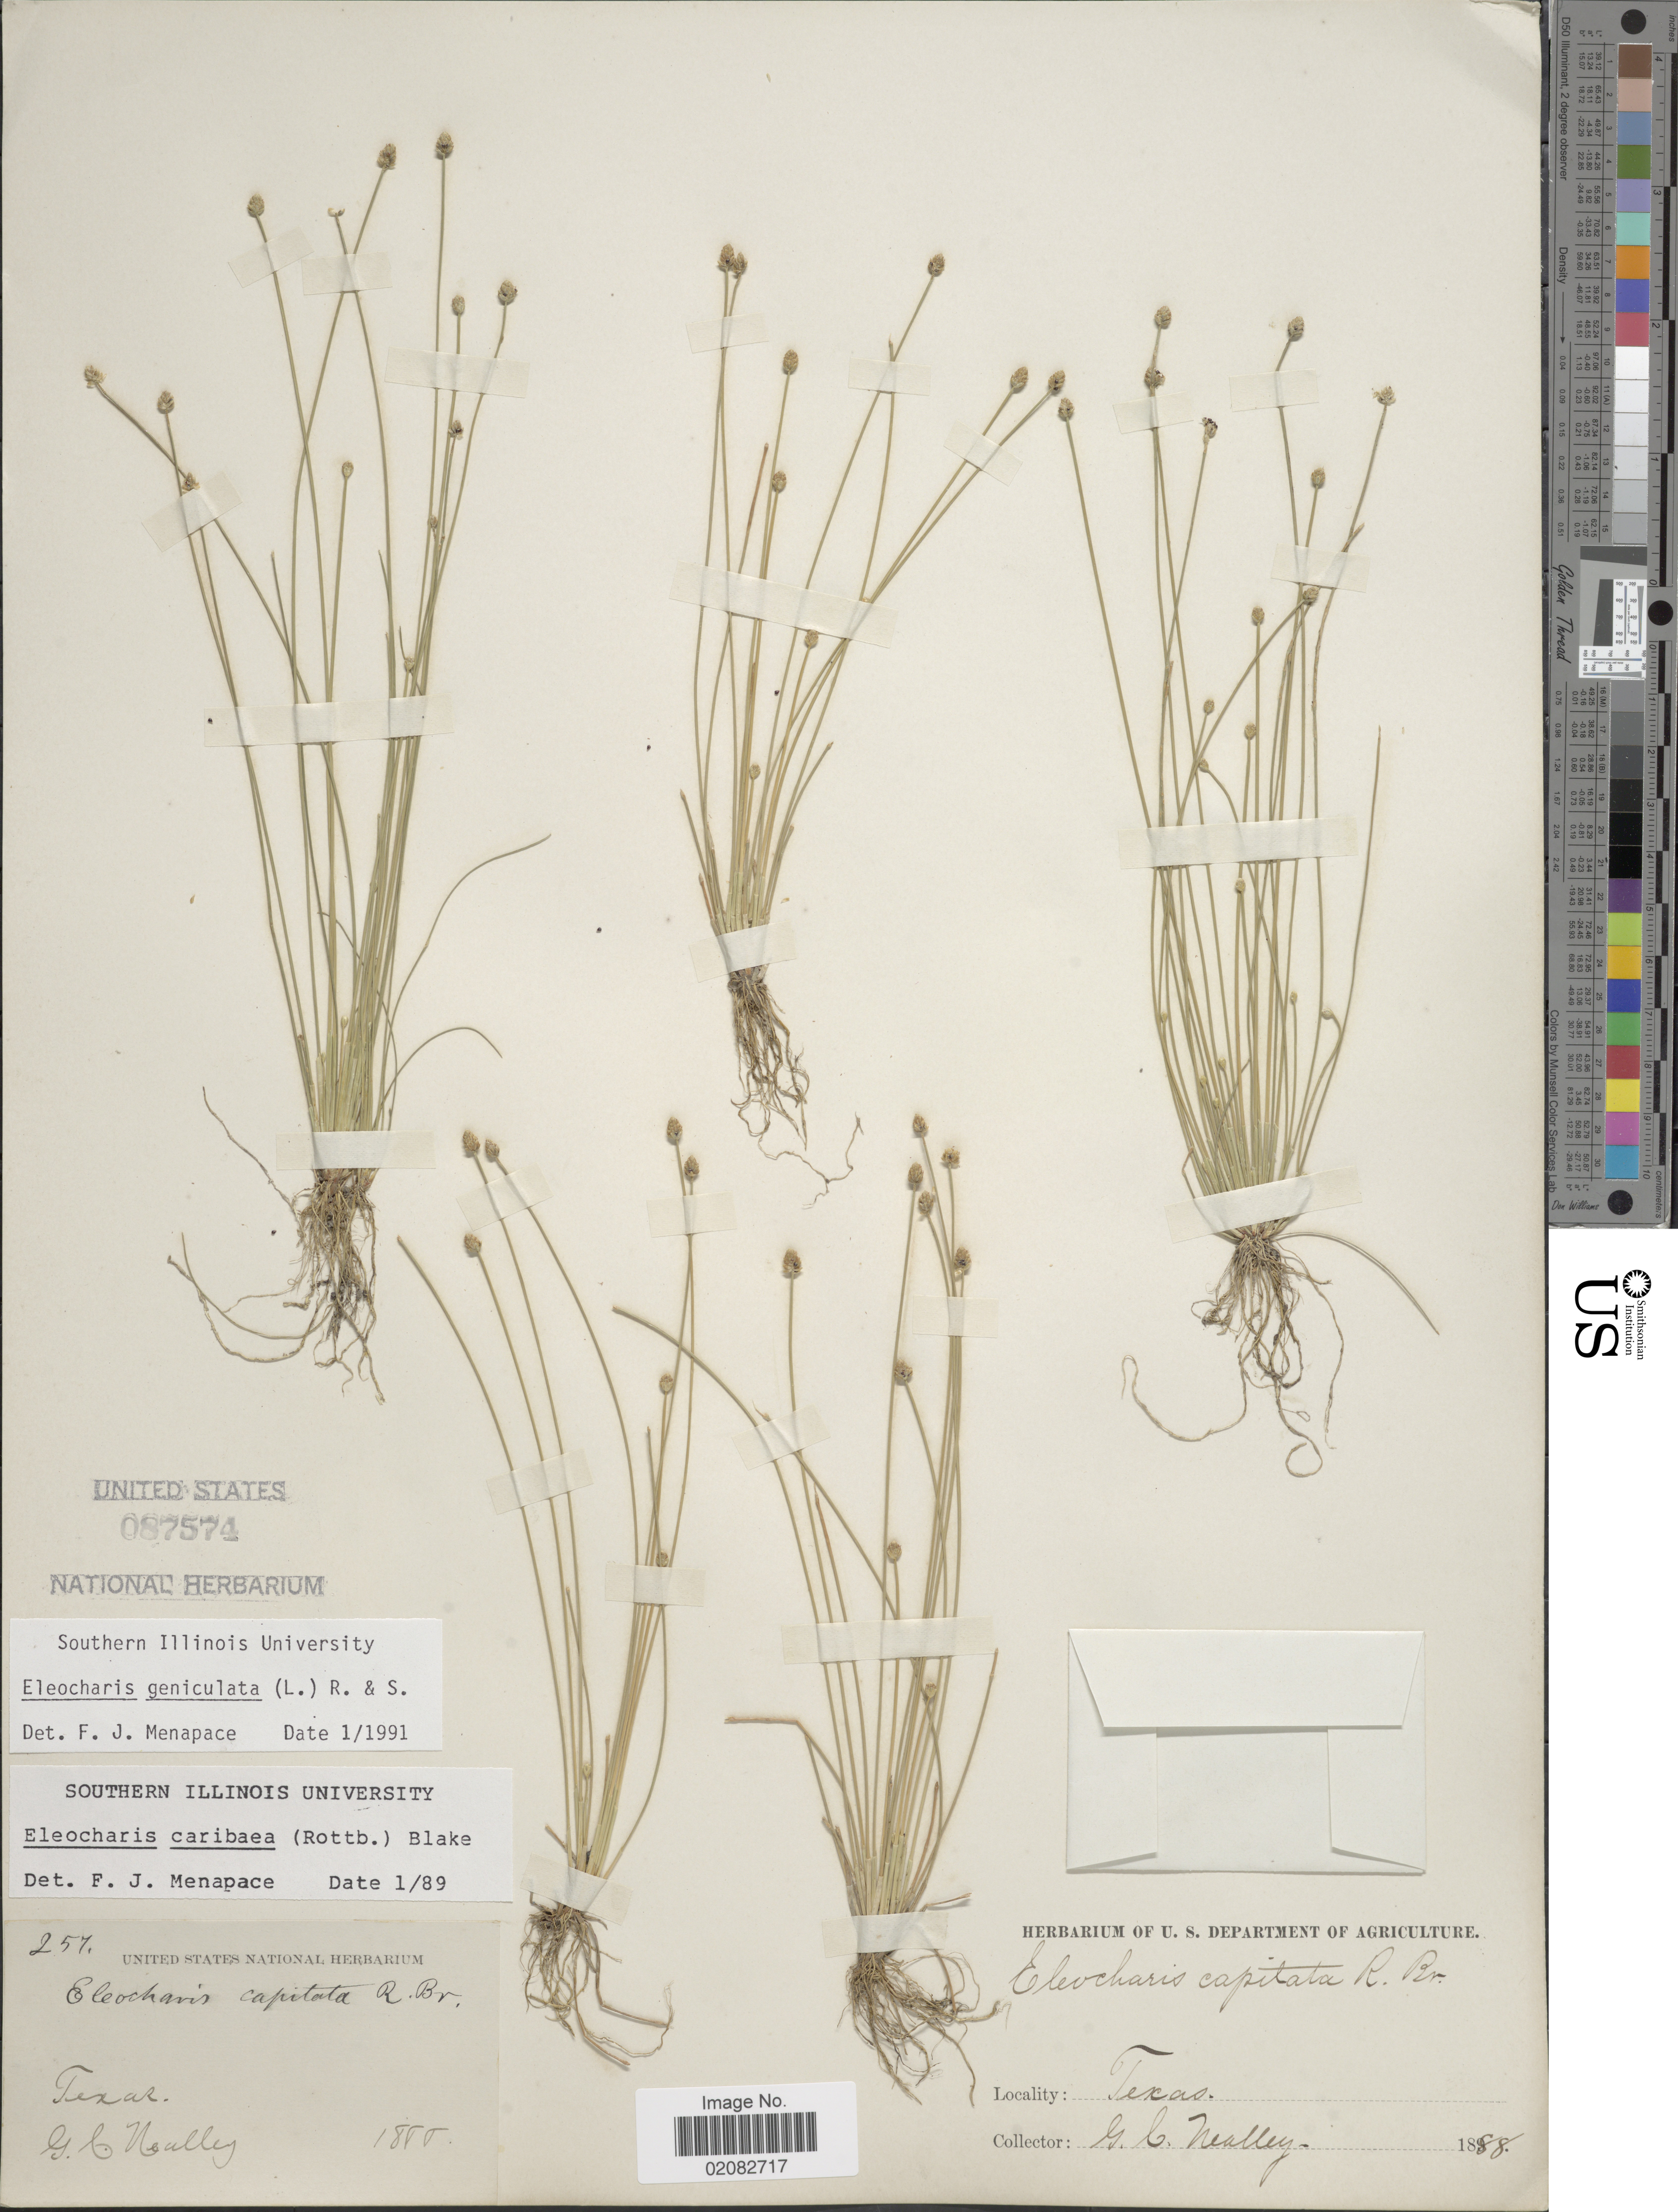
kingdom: Plantae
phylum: Tracheophyta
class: Liliopsida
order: Poales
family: Cyperaceae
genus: Eleocharis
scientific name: Eleocharis geniculata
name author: (L.) Roem. & Schult.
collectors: G. C. Nealley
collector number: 257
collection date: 1888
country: United States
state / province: Texas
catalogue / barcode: US 87574